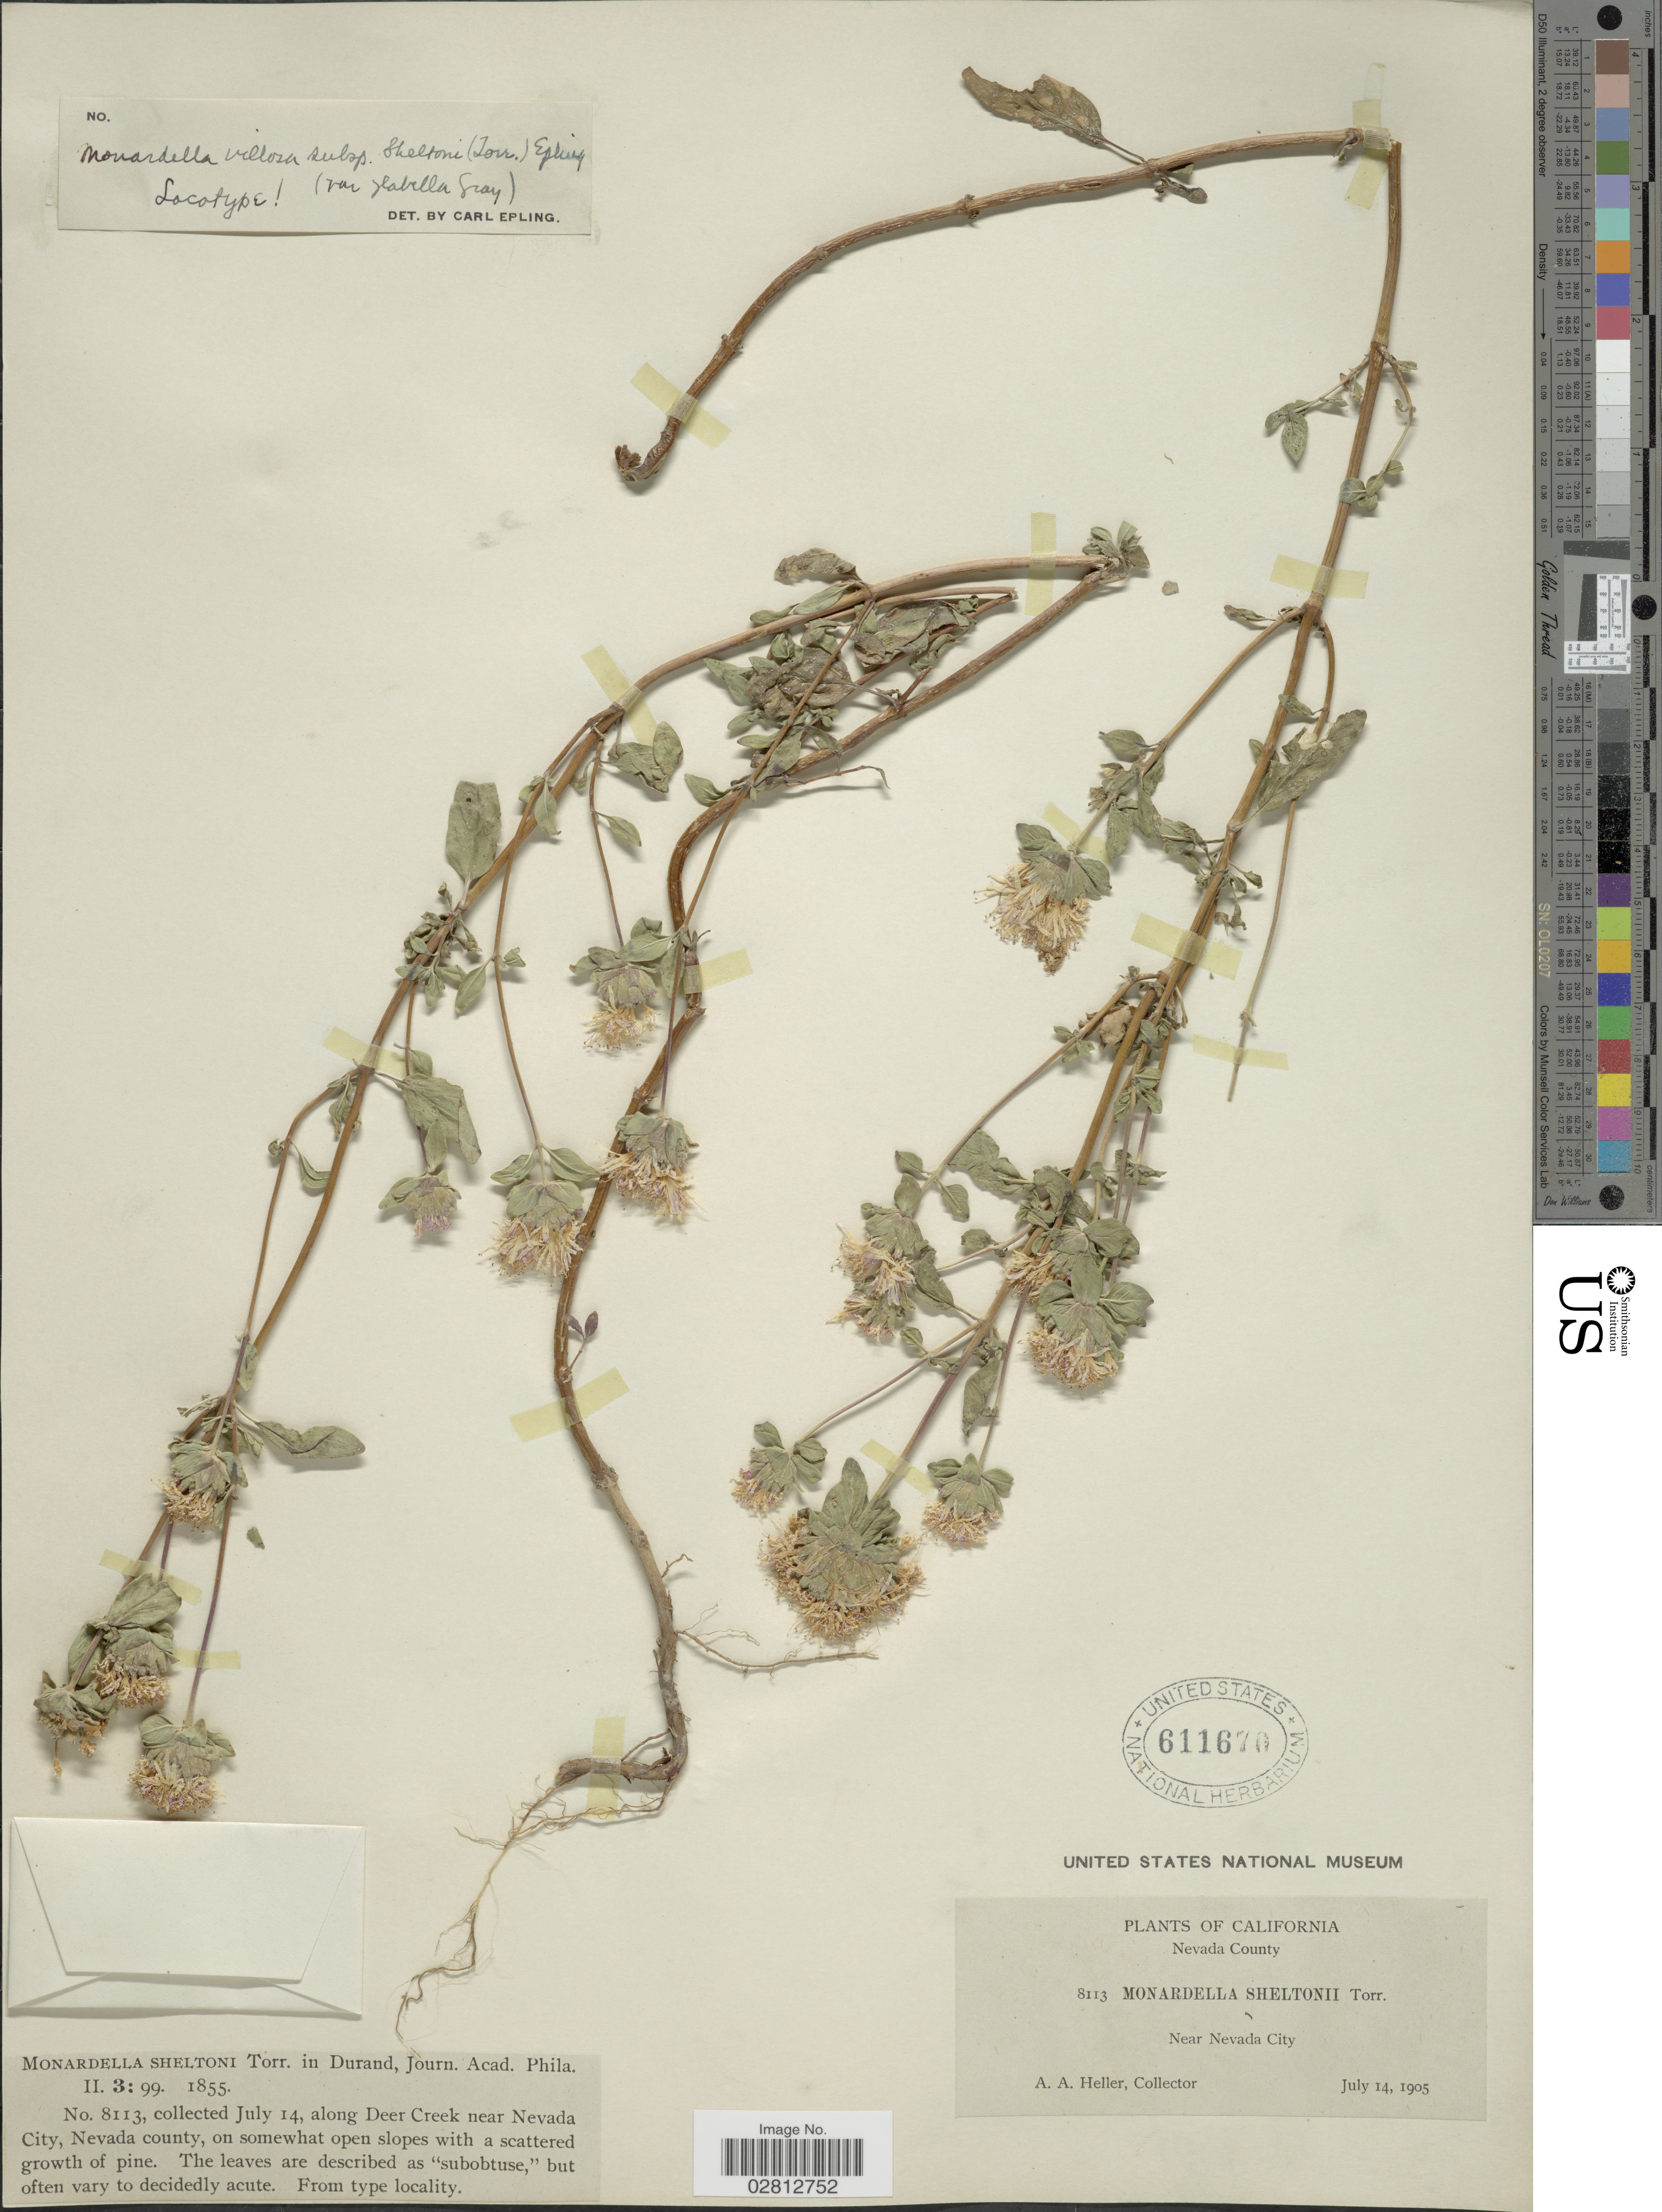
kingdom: Plantae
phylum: Tracheophyta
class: Magnoliopsida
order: Lamiales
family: Lamiaceae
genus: Monardella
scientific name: Monardella villosa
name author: Benth.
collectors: A. A. Heller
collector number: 8113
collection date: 1905-07-14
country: United States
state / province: California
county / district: Nevada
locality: Nevada County, near Nevada City, along Deer Creek near Nevada City, Nevada county.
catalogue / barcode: US 611670